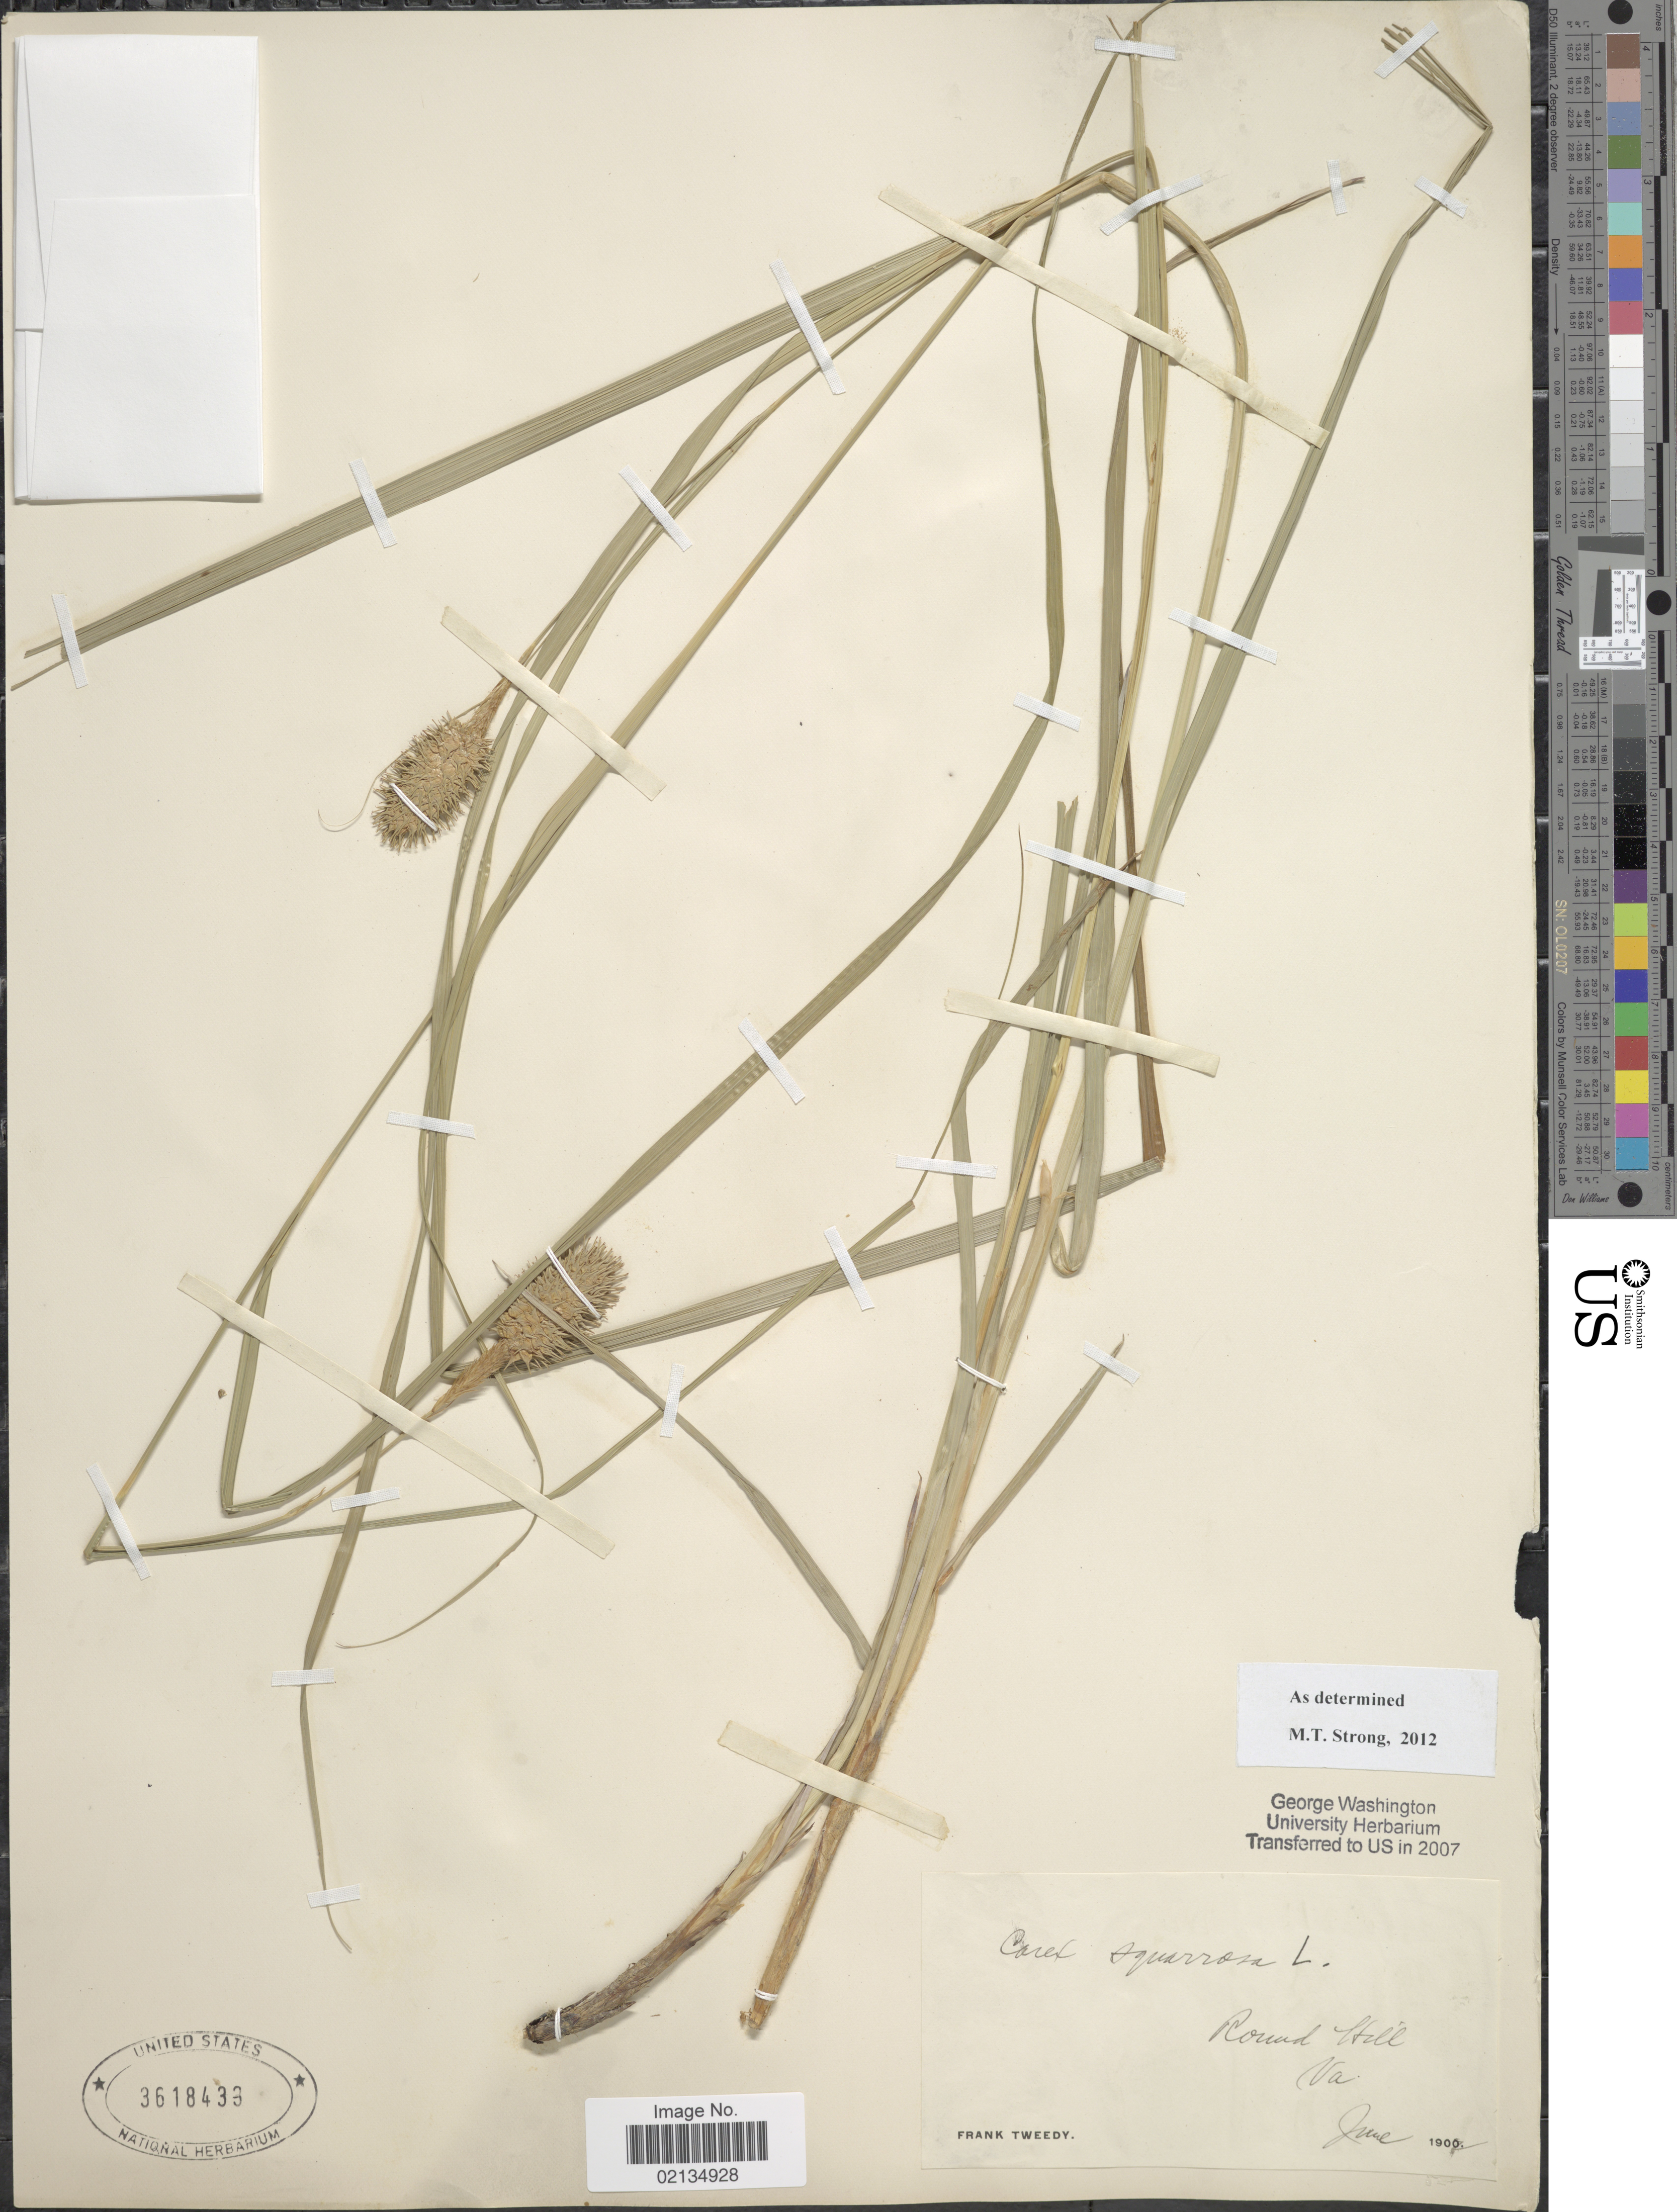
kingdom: Plantae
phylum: Tracheophyta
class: Liliopsida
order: Poales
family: Cyperaceae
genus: Carex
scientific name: Carex squarrosa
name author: L.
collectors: F. Tweedy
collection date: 1907-06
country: United States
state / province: Virginia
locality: Round Hill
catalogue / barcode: US 3618433